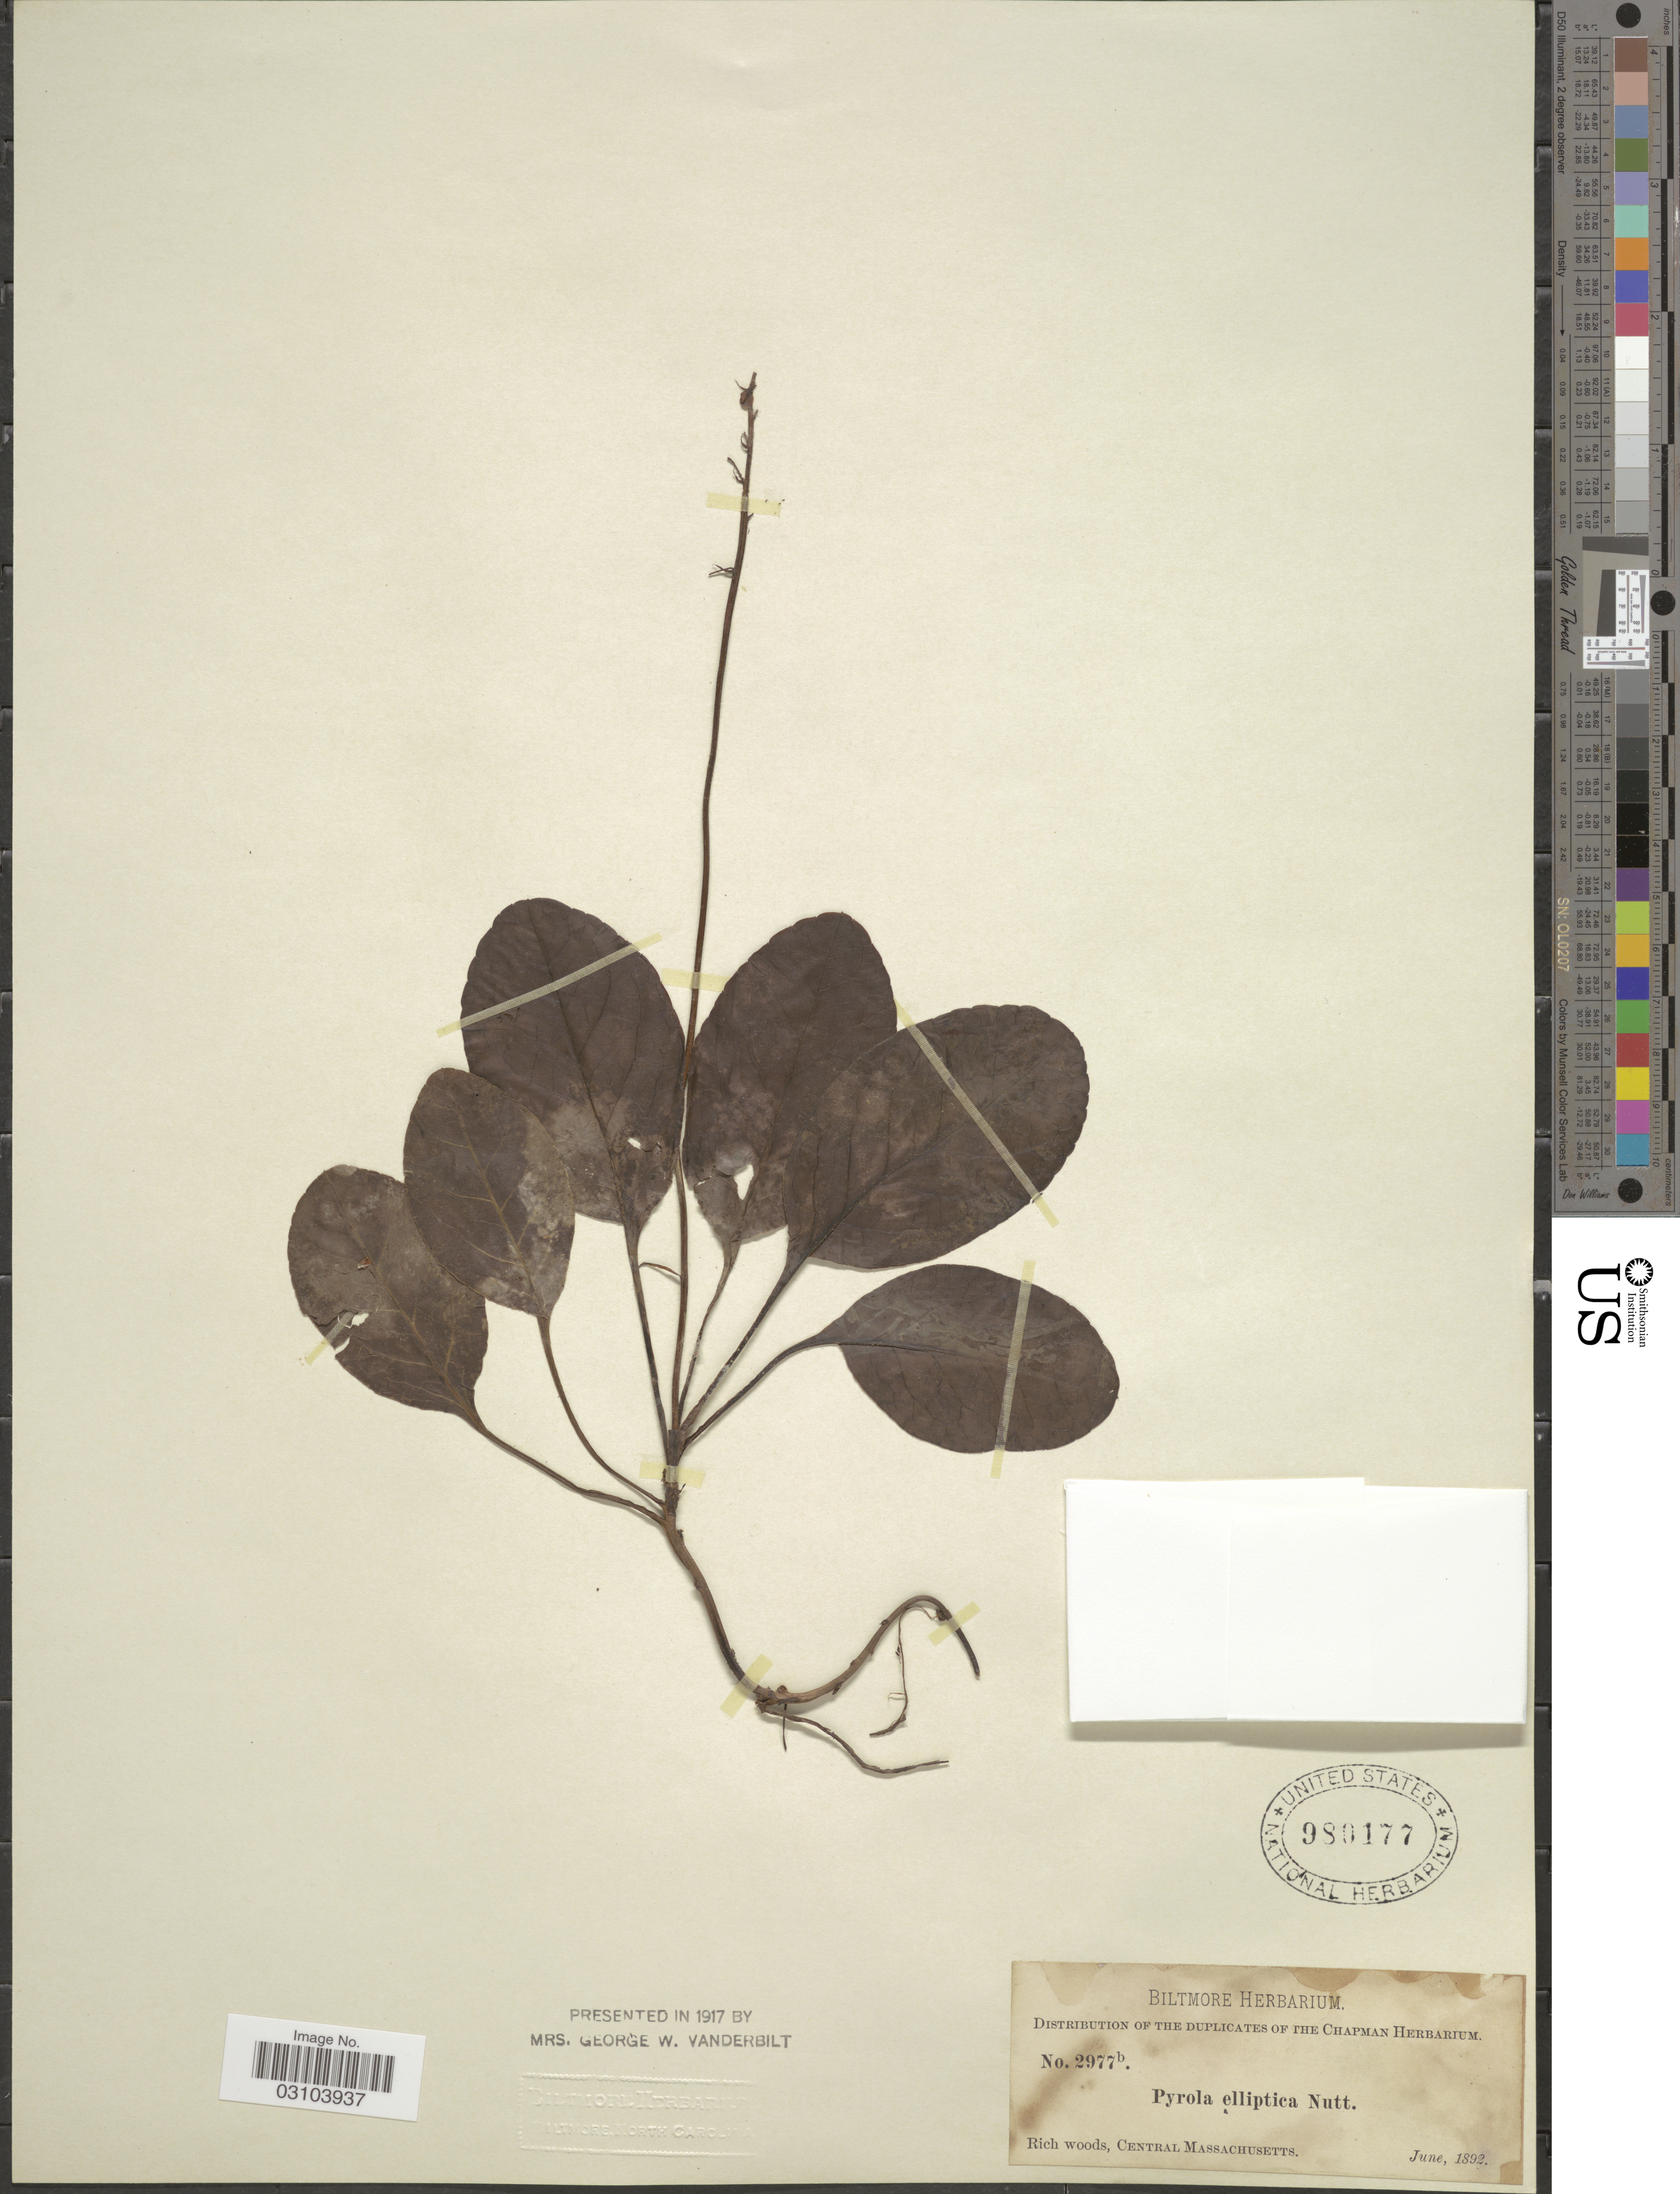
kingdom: Plantae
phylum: Tracheophyta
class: Magnoliopsida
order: Ericales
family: Ericaceae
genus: Pyrola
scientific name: Pyrola elliptica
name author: Nutt.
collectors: ex herb. Biltmore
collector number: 2977b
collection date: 1892-06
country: United States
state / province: Massachusetts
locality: Rich woods, Central Massachusetts.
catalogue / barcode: US 980177